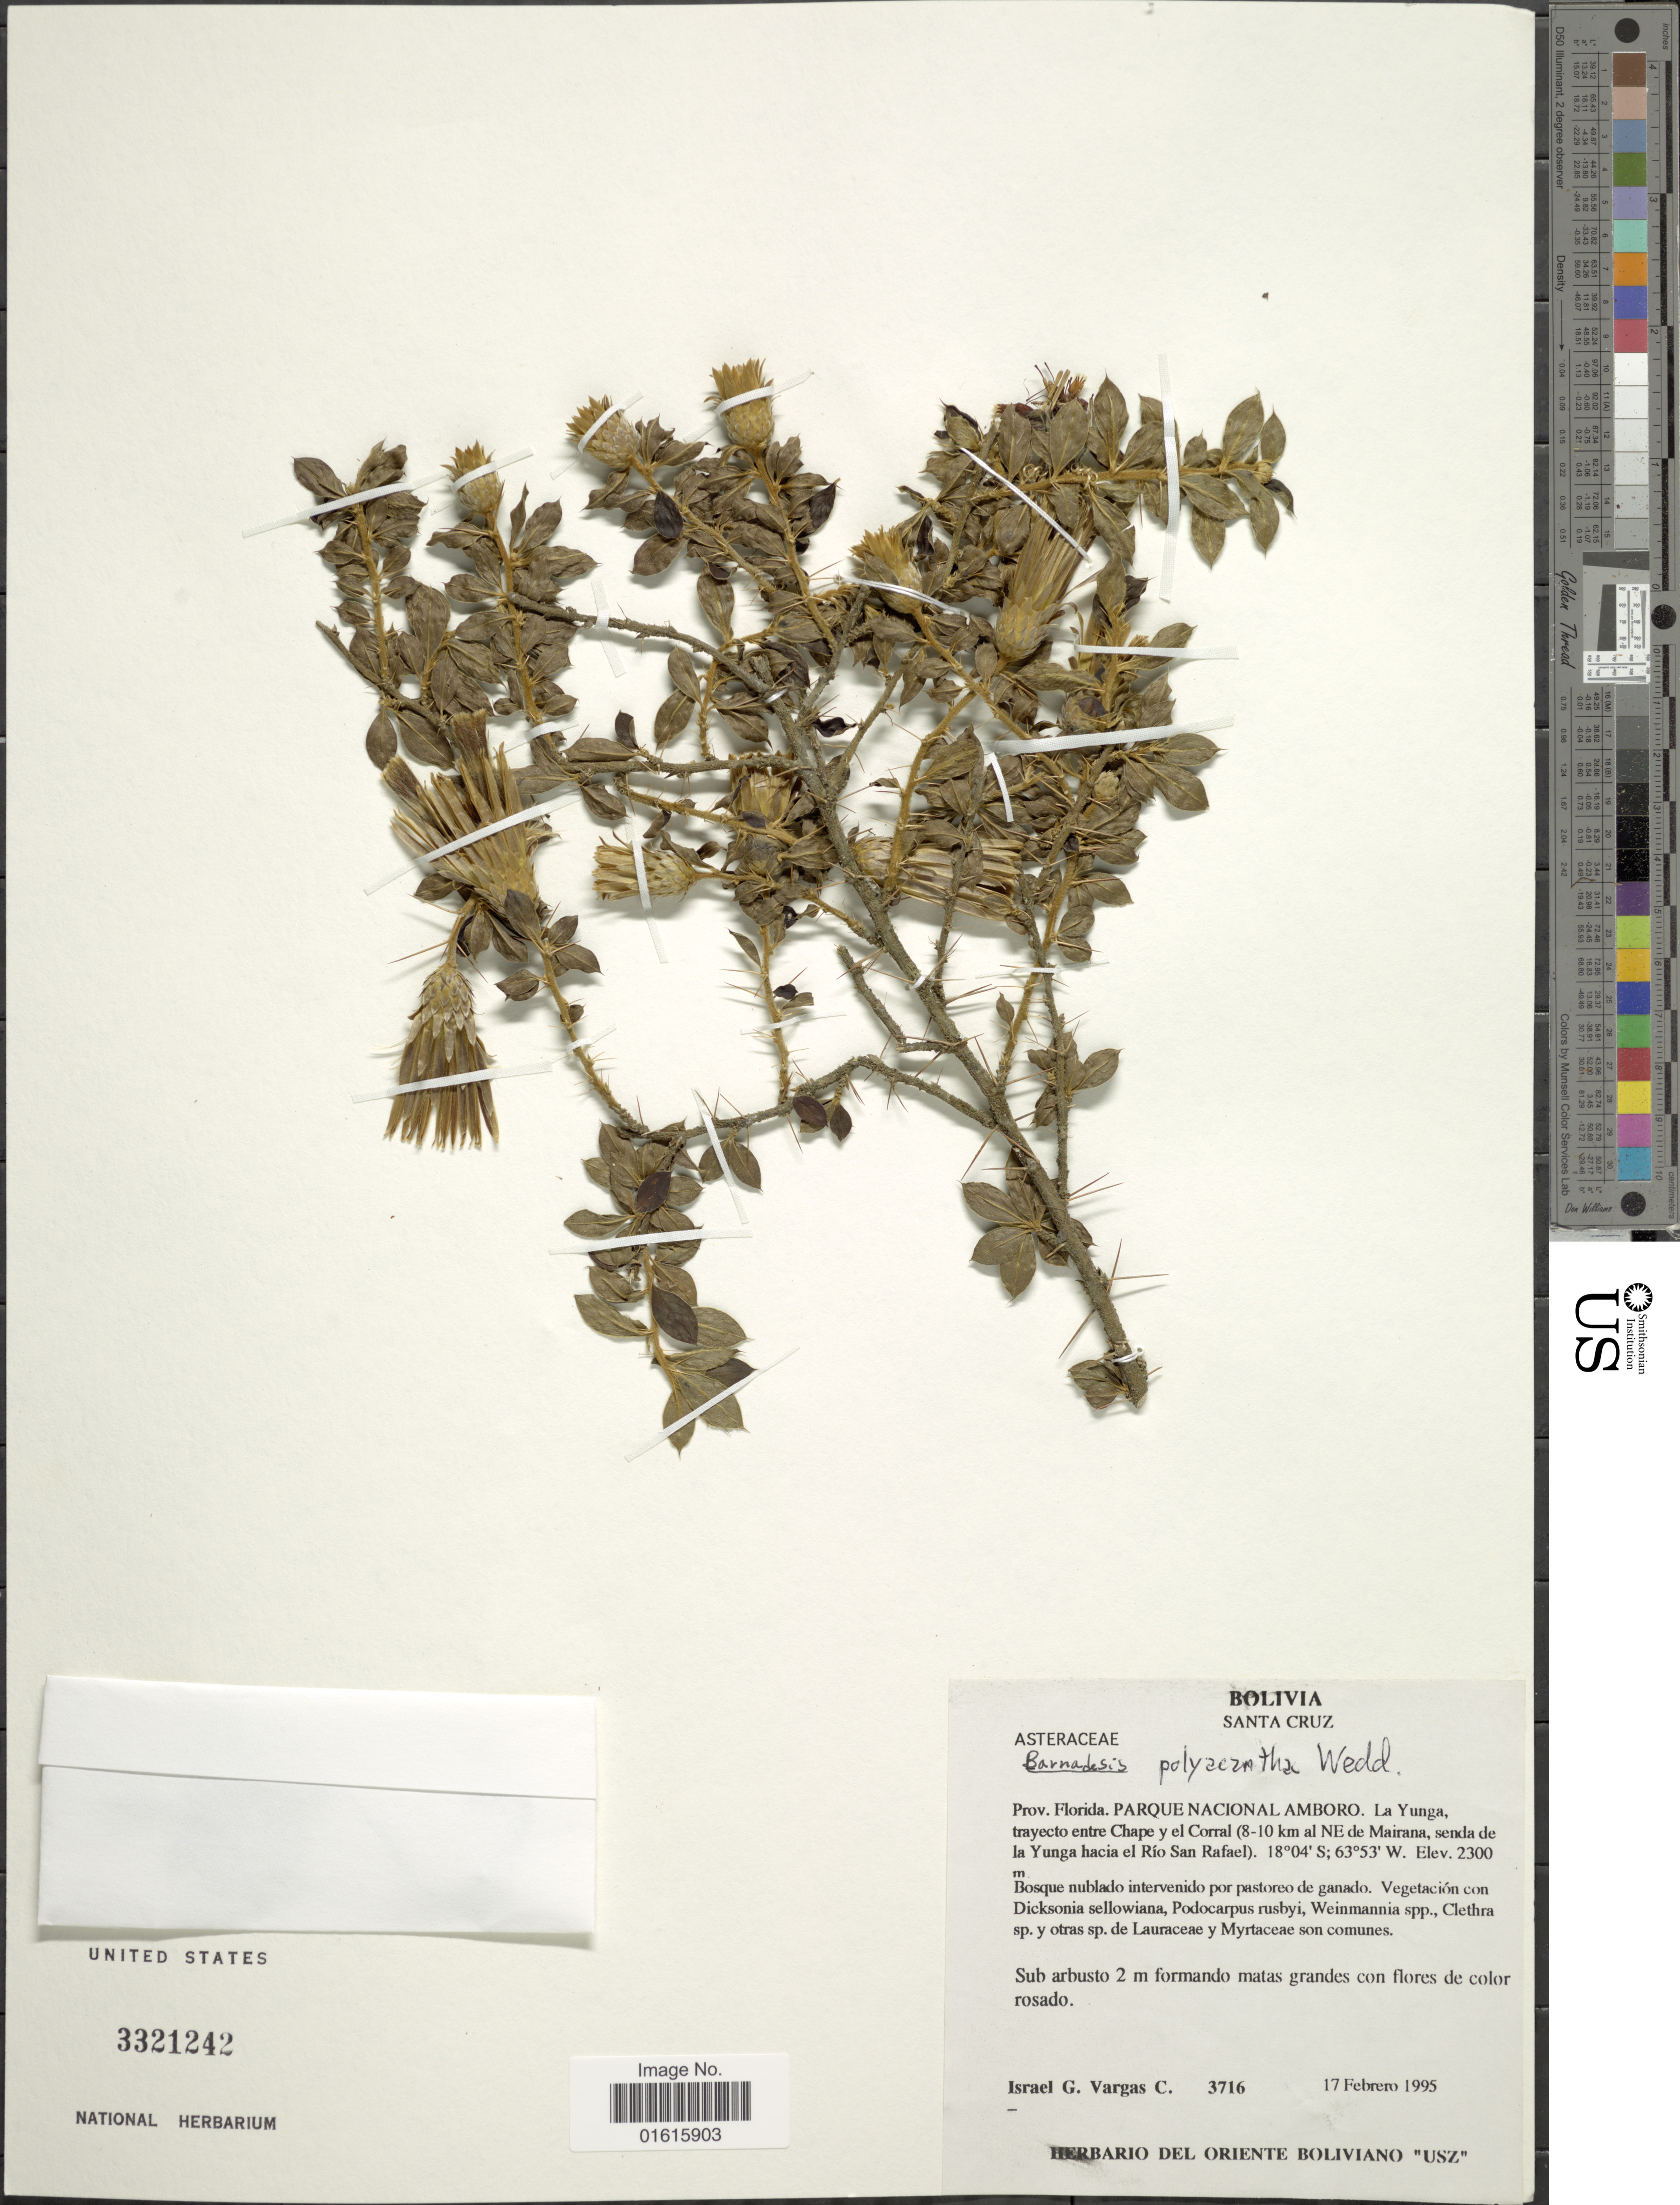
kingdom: Plantae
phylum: Tracheophyta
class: Magnoliopsida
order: Asterales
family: Asteraceae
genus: Barnadesia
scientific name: Barnadesia polyacantha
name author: Wedd.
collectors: I. G. Vargas C.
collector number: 3716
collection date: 1995-02-17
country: Bolivia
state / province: Santa Cruz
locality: Prov. Florida. Parque Nacional Amboro. La Yunga trayecto entre Chape y el Corral (8-1 km al NE de Mariana, senda de la Yunga hacia el Rio San Rafael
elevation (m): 2300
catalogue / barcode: US 3321242